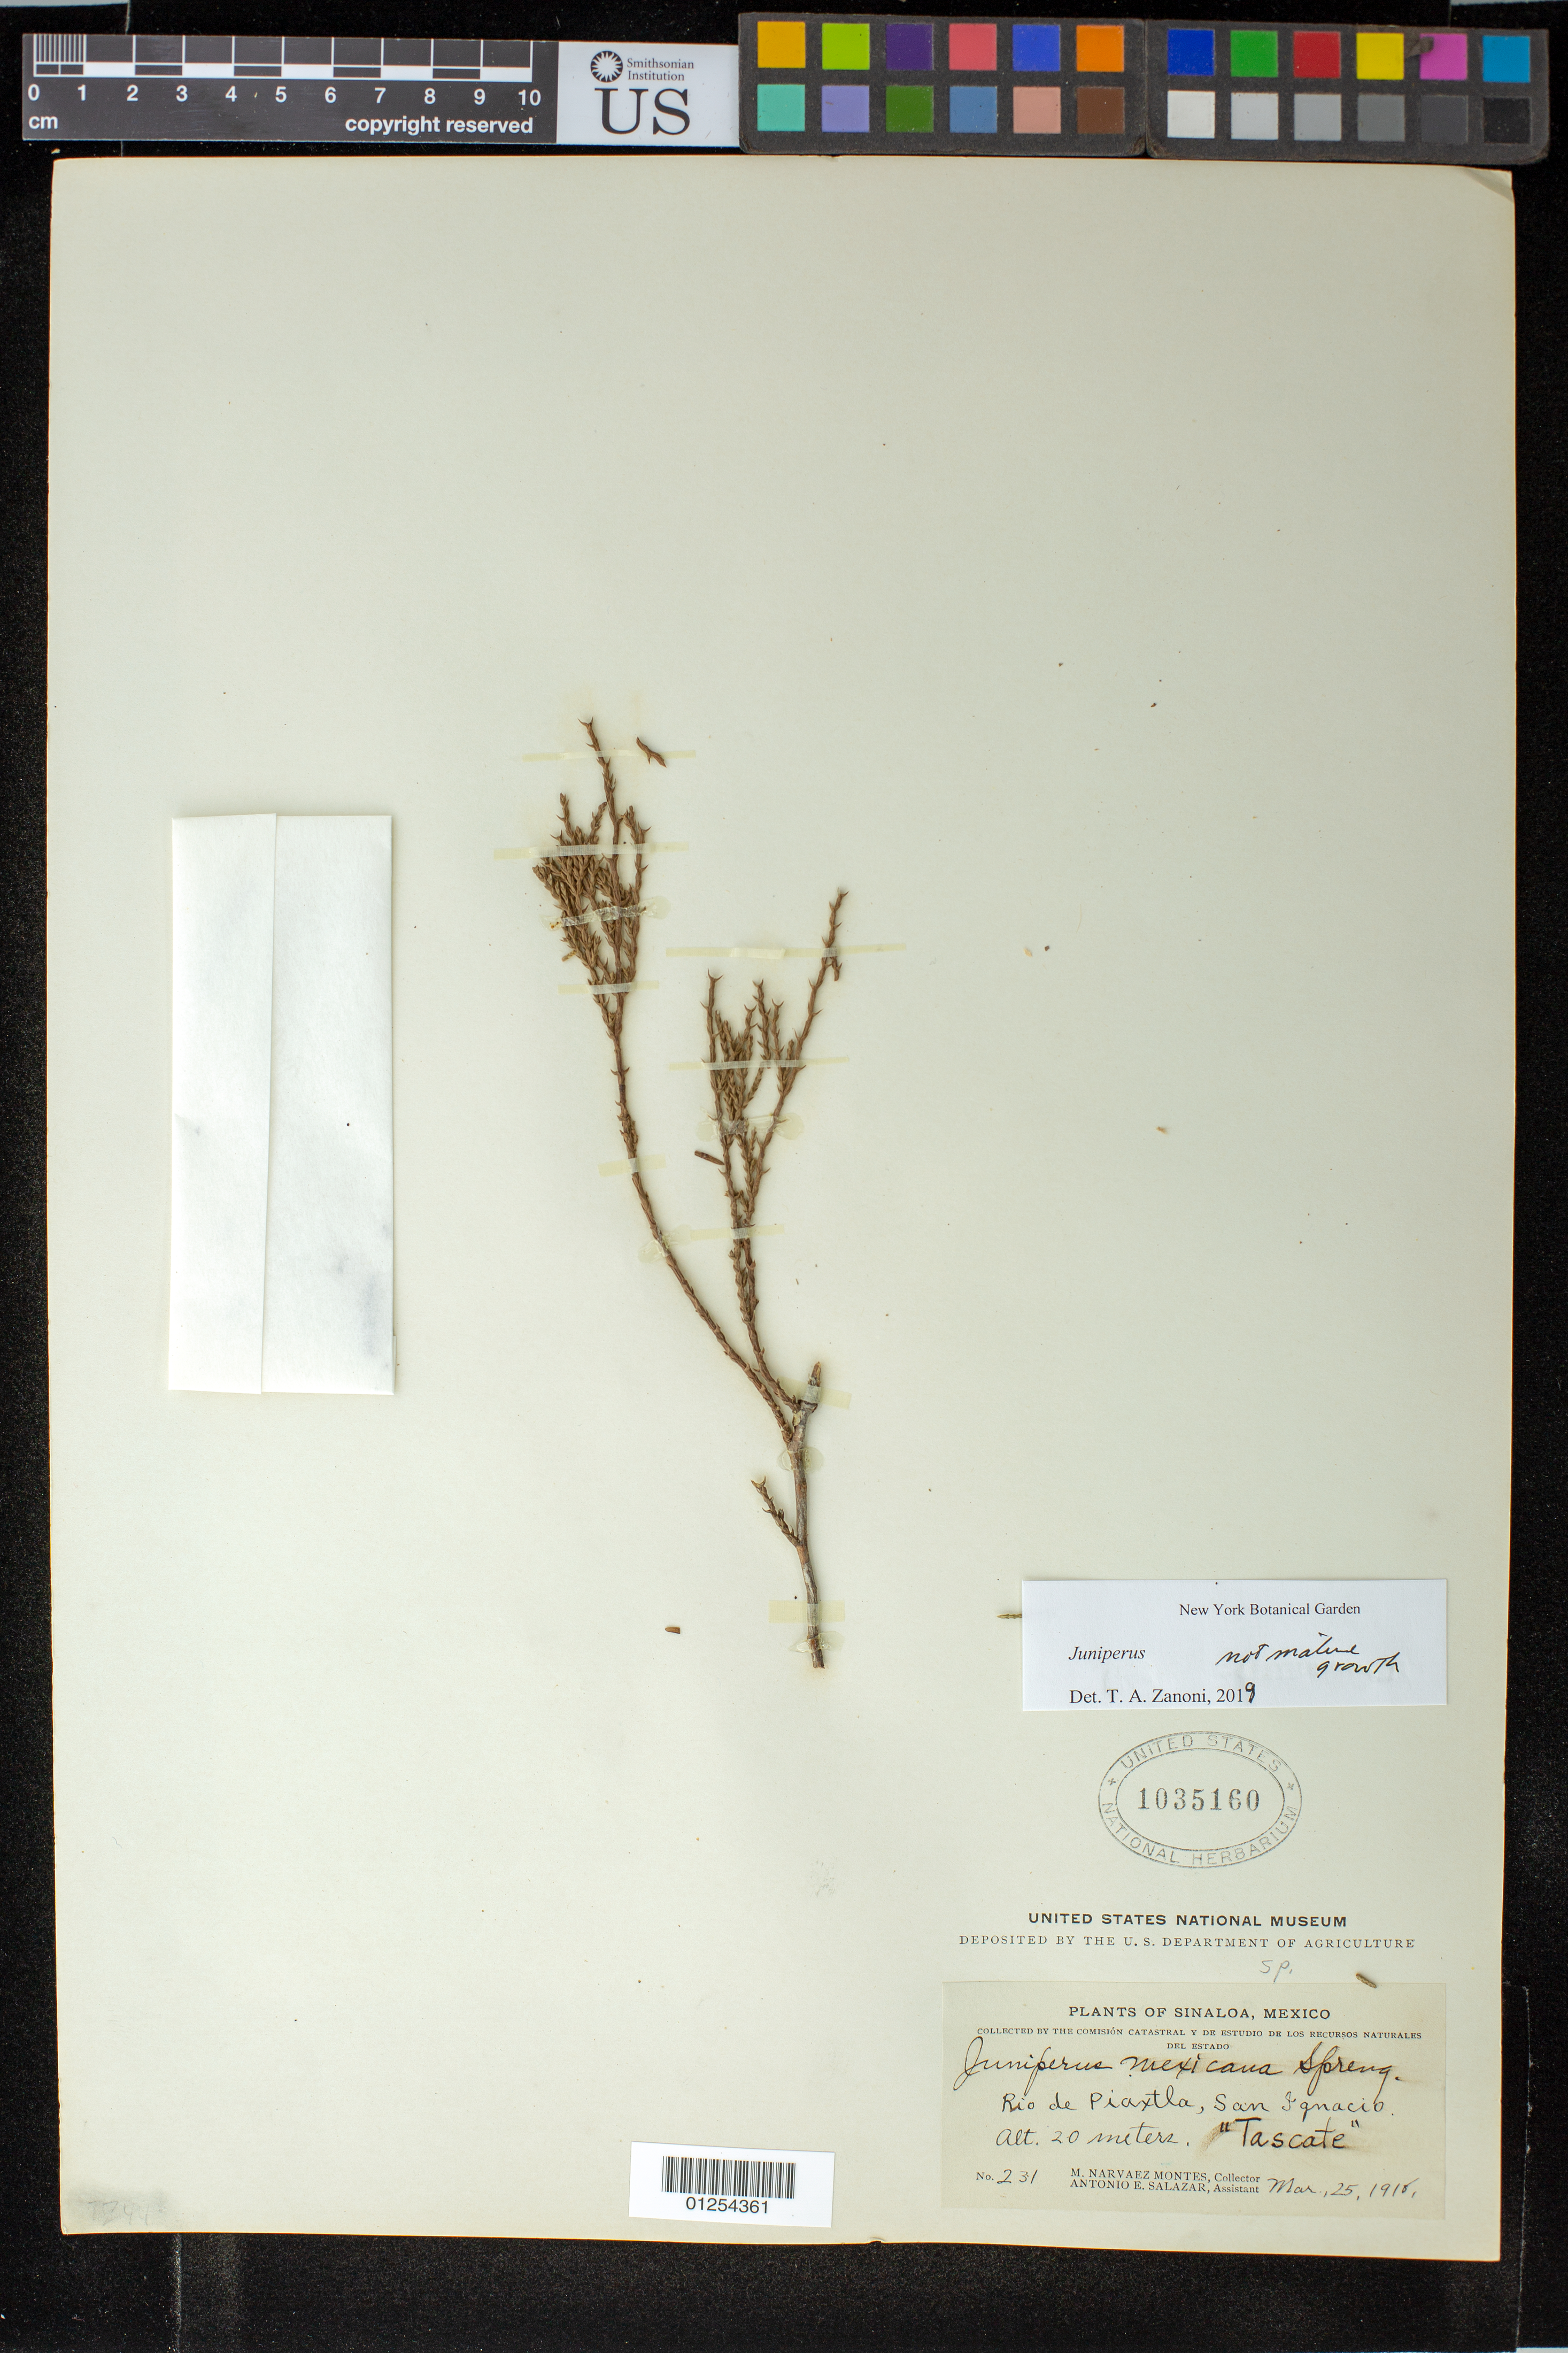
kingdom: Plantae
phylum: Tracheophyta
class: Pinopsida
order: Pinales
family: Cupressaceae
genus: Juniperus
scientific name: Juniperus sp.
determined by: Zanoni, T. A., (NY), New York Botanical Garden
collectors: M. Narvaez-Montes & A. E. Salazar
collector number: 231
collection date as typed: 25 Mar 1918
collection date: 1918-03-25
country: Mexico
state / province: Sinaloa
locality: Río de Piaxtla, San Ignacio.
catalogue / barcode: US 1035160